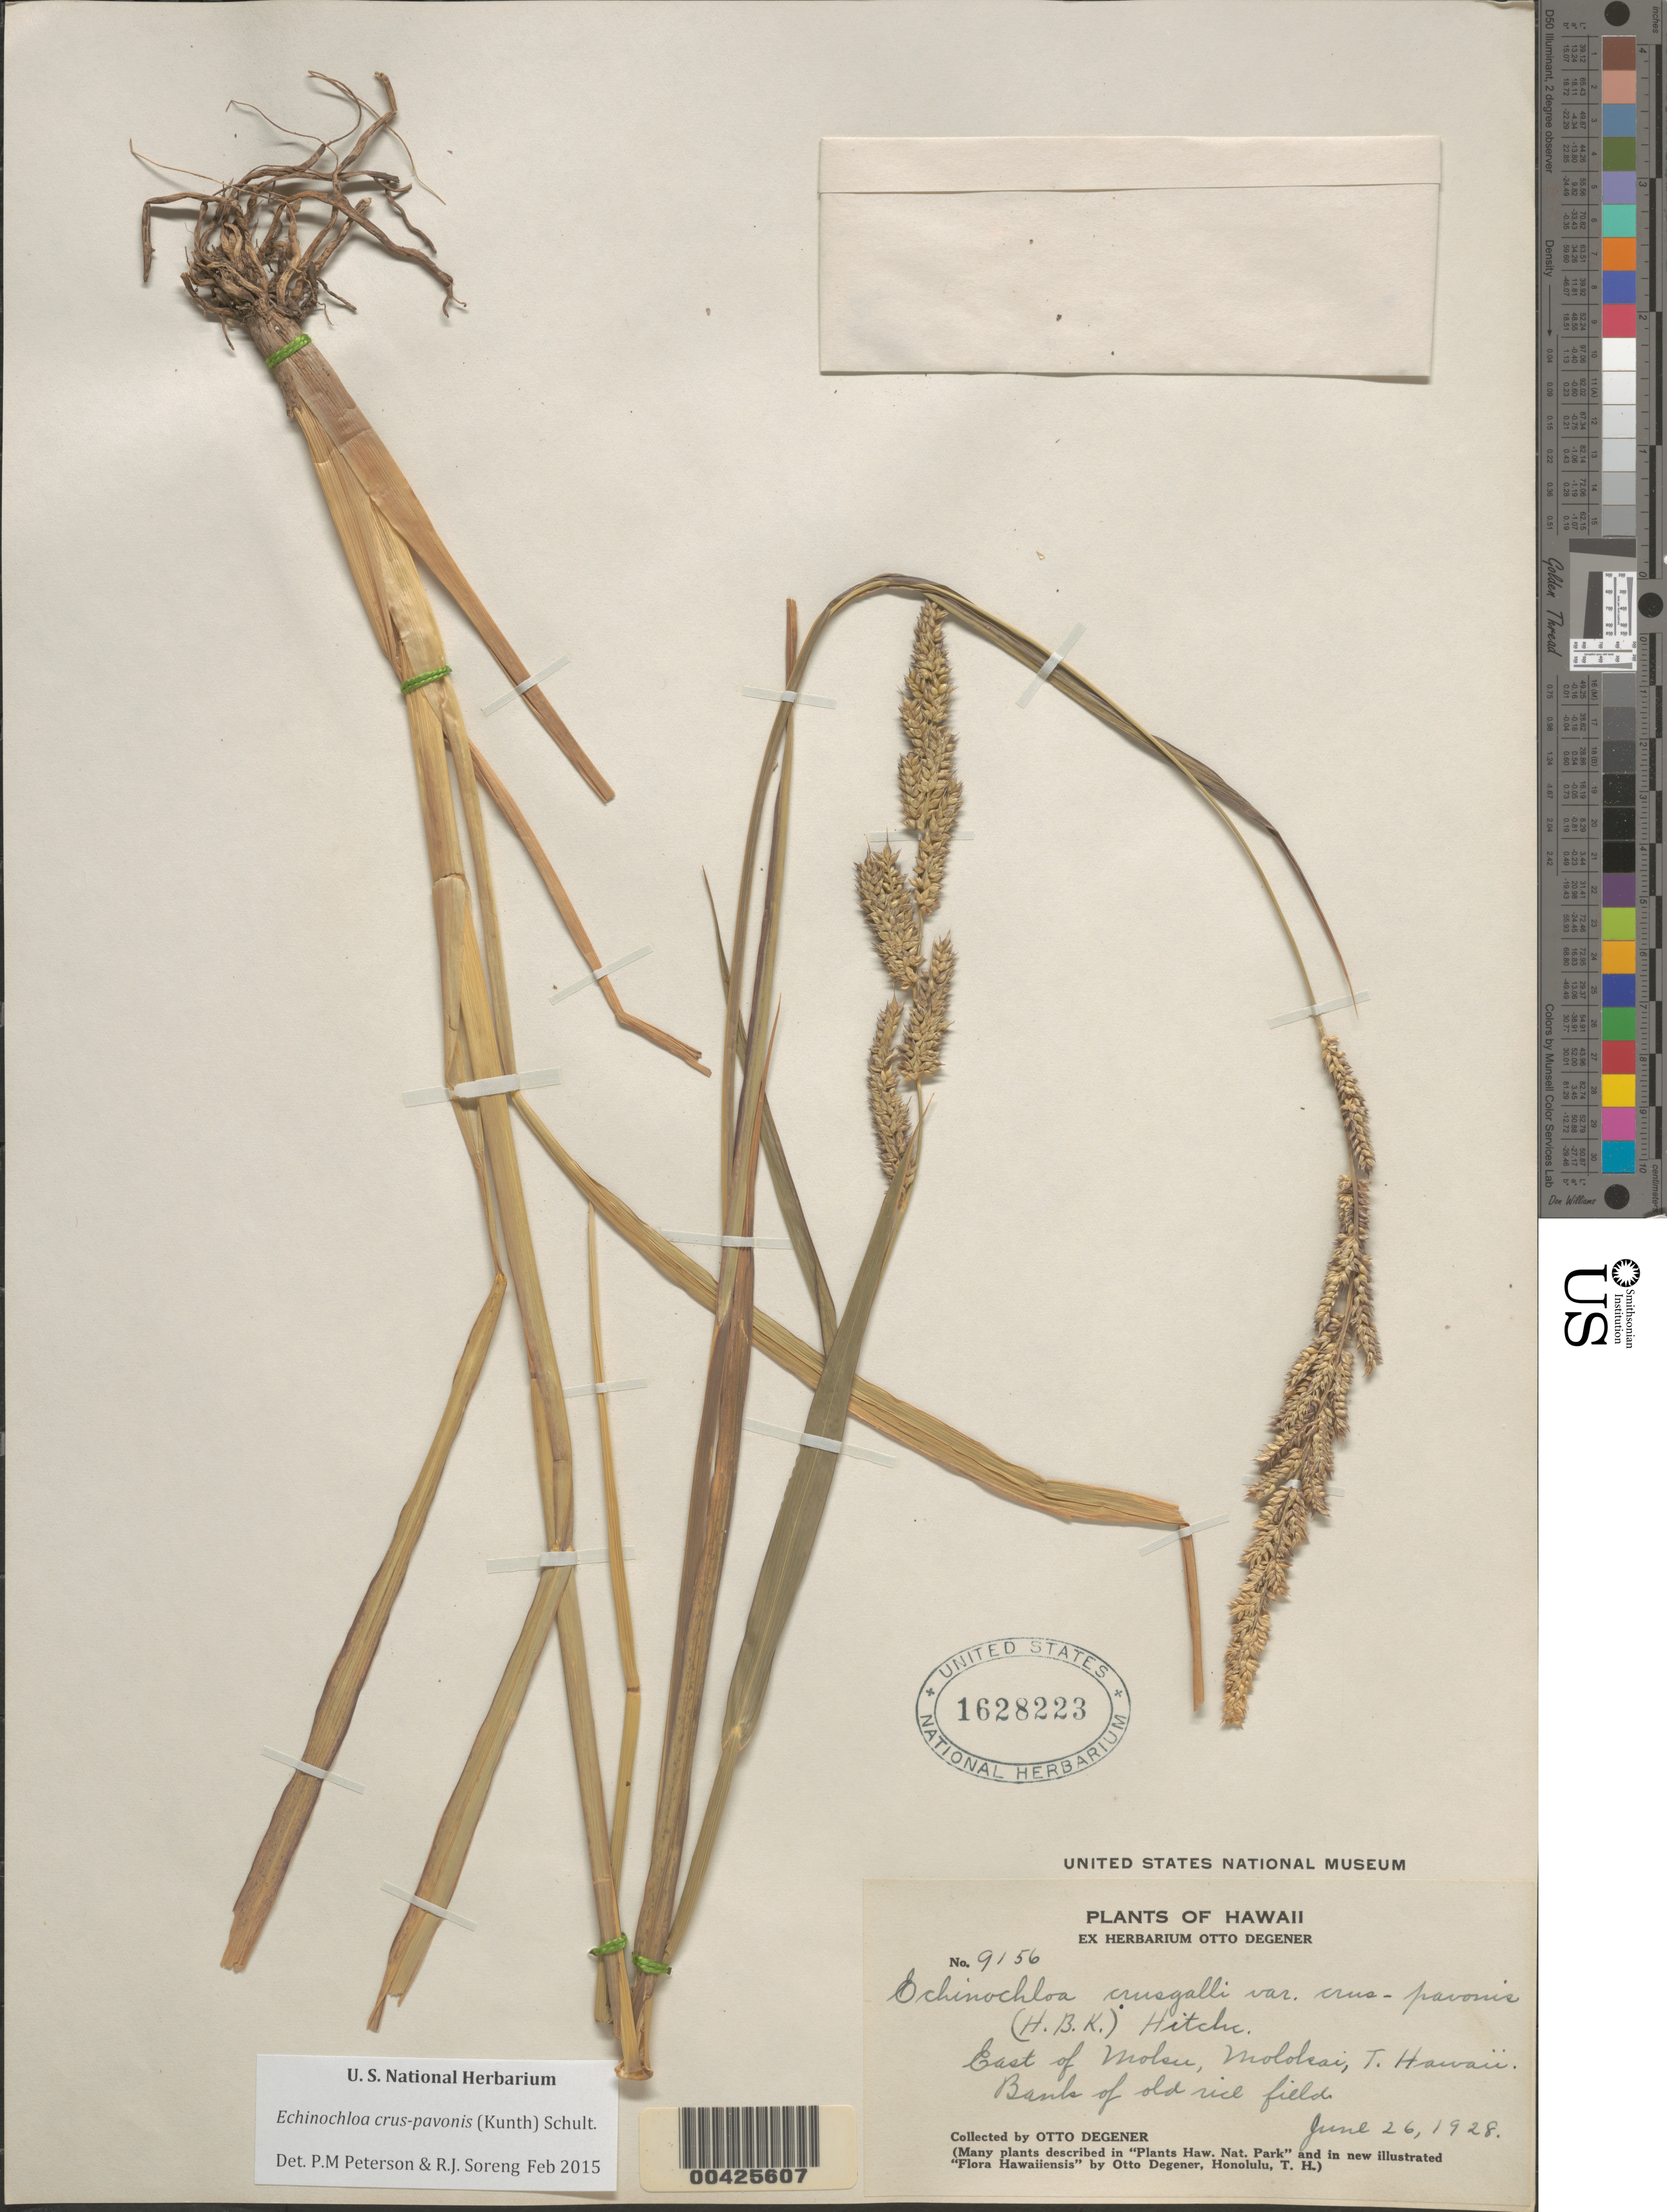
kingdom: Plantae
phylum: Tracheophyta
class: Liliopsida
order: Poales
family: Poaceae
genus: Echinochloa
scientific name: Echinochloa crus-galli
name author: (L.) P. Beauv.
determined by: Wagner, W. L., (BOT), Smithsonian Institution - National Museum of Natural History (UNITED STATES)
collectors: O. Degener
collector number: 9156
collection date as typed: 26 Jun 1928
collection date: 1928-06-26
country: United States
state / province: Hawaii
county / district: Maui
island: Moloka'i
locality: E of Moku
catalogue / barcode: US 1628223